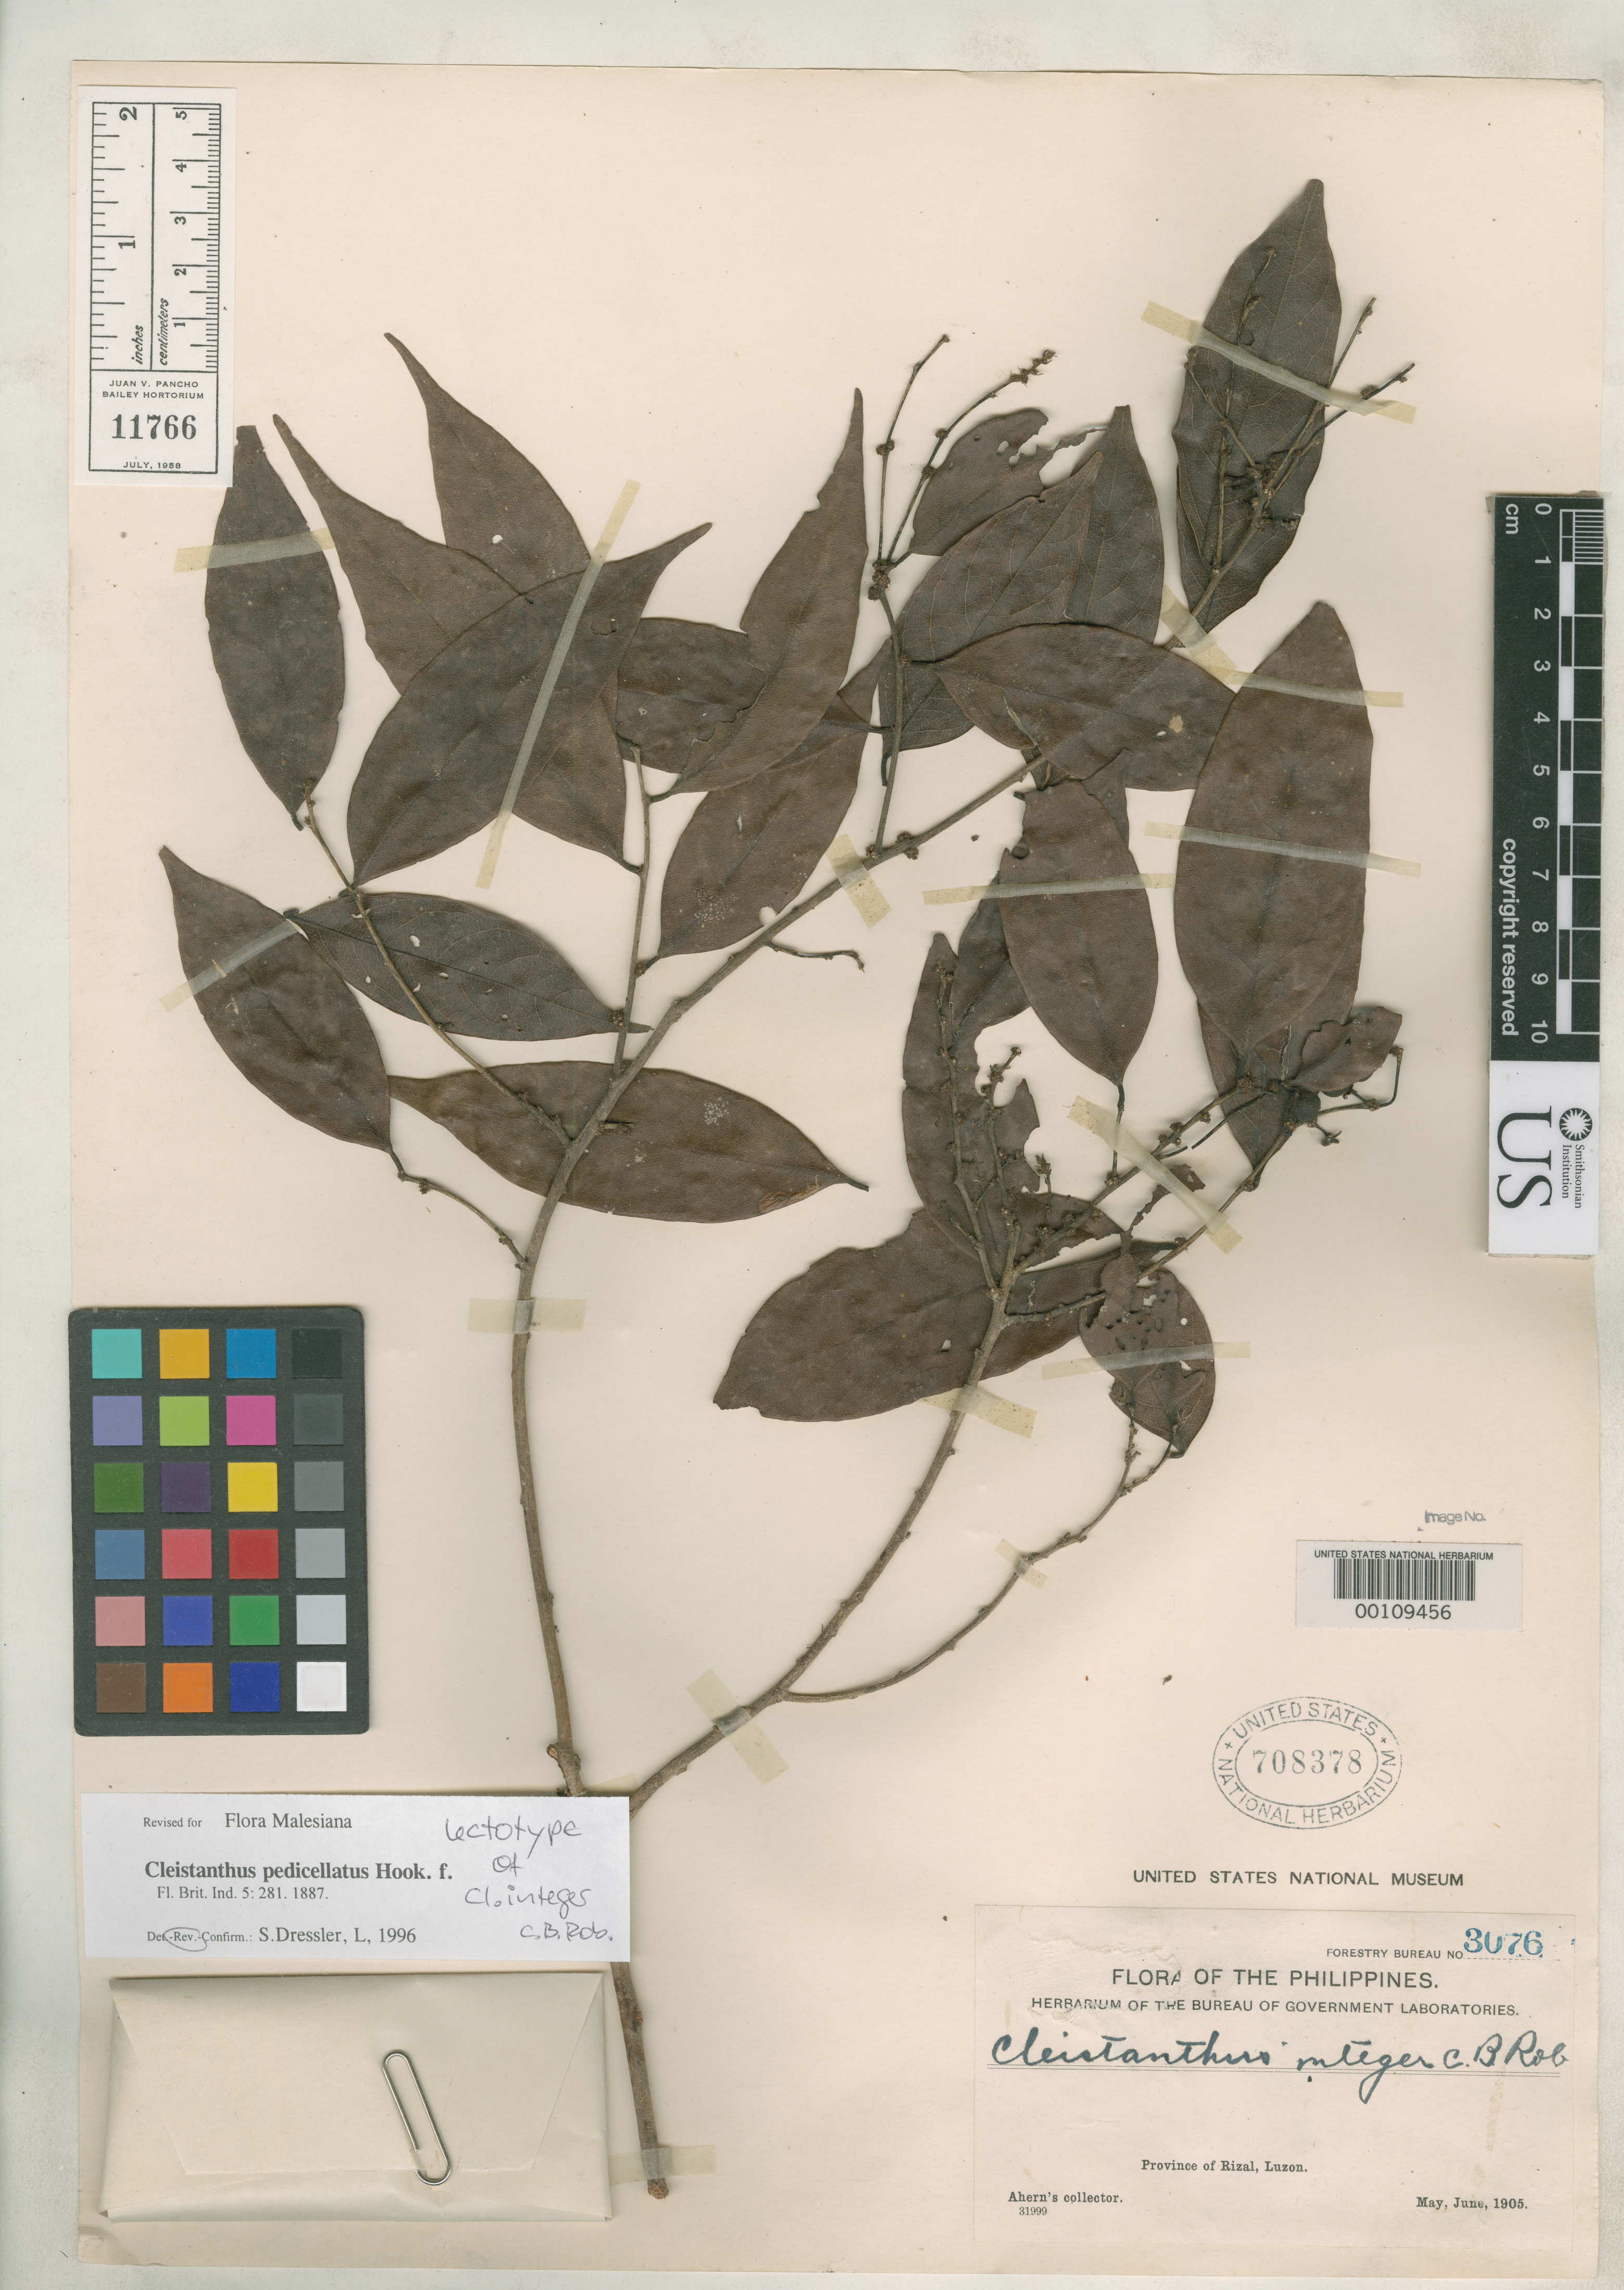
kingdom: Plantae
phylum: Tracheophyta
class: Magnoliopsida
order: Malpighiales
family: Phyllanthaceae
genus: Cleistanthus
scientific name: Cleistanthus integer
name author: C.B. Rob.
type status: Lectotype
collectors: Ahern's collector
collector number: For. Bur. 3076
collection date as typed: May 1905 to -- Jun 1905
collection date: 1905-05/1905-06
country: Philippines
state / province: Calabarzon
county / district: Rizal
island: Luzon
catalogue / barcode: US 708378